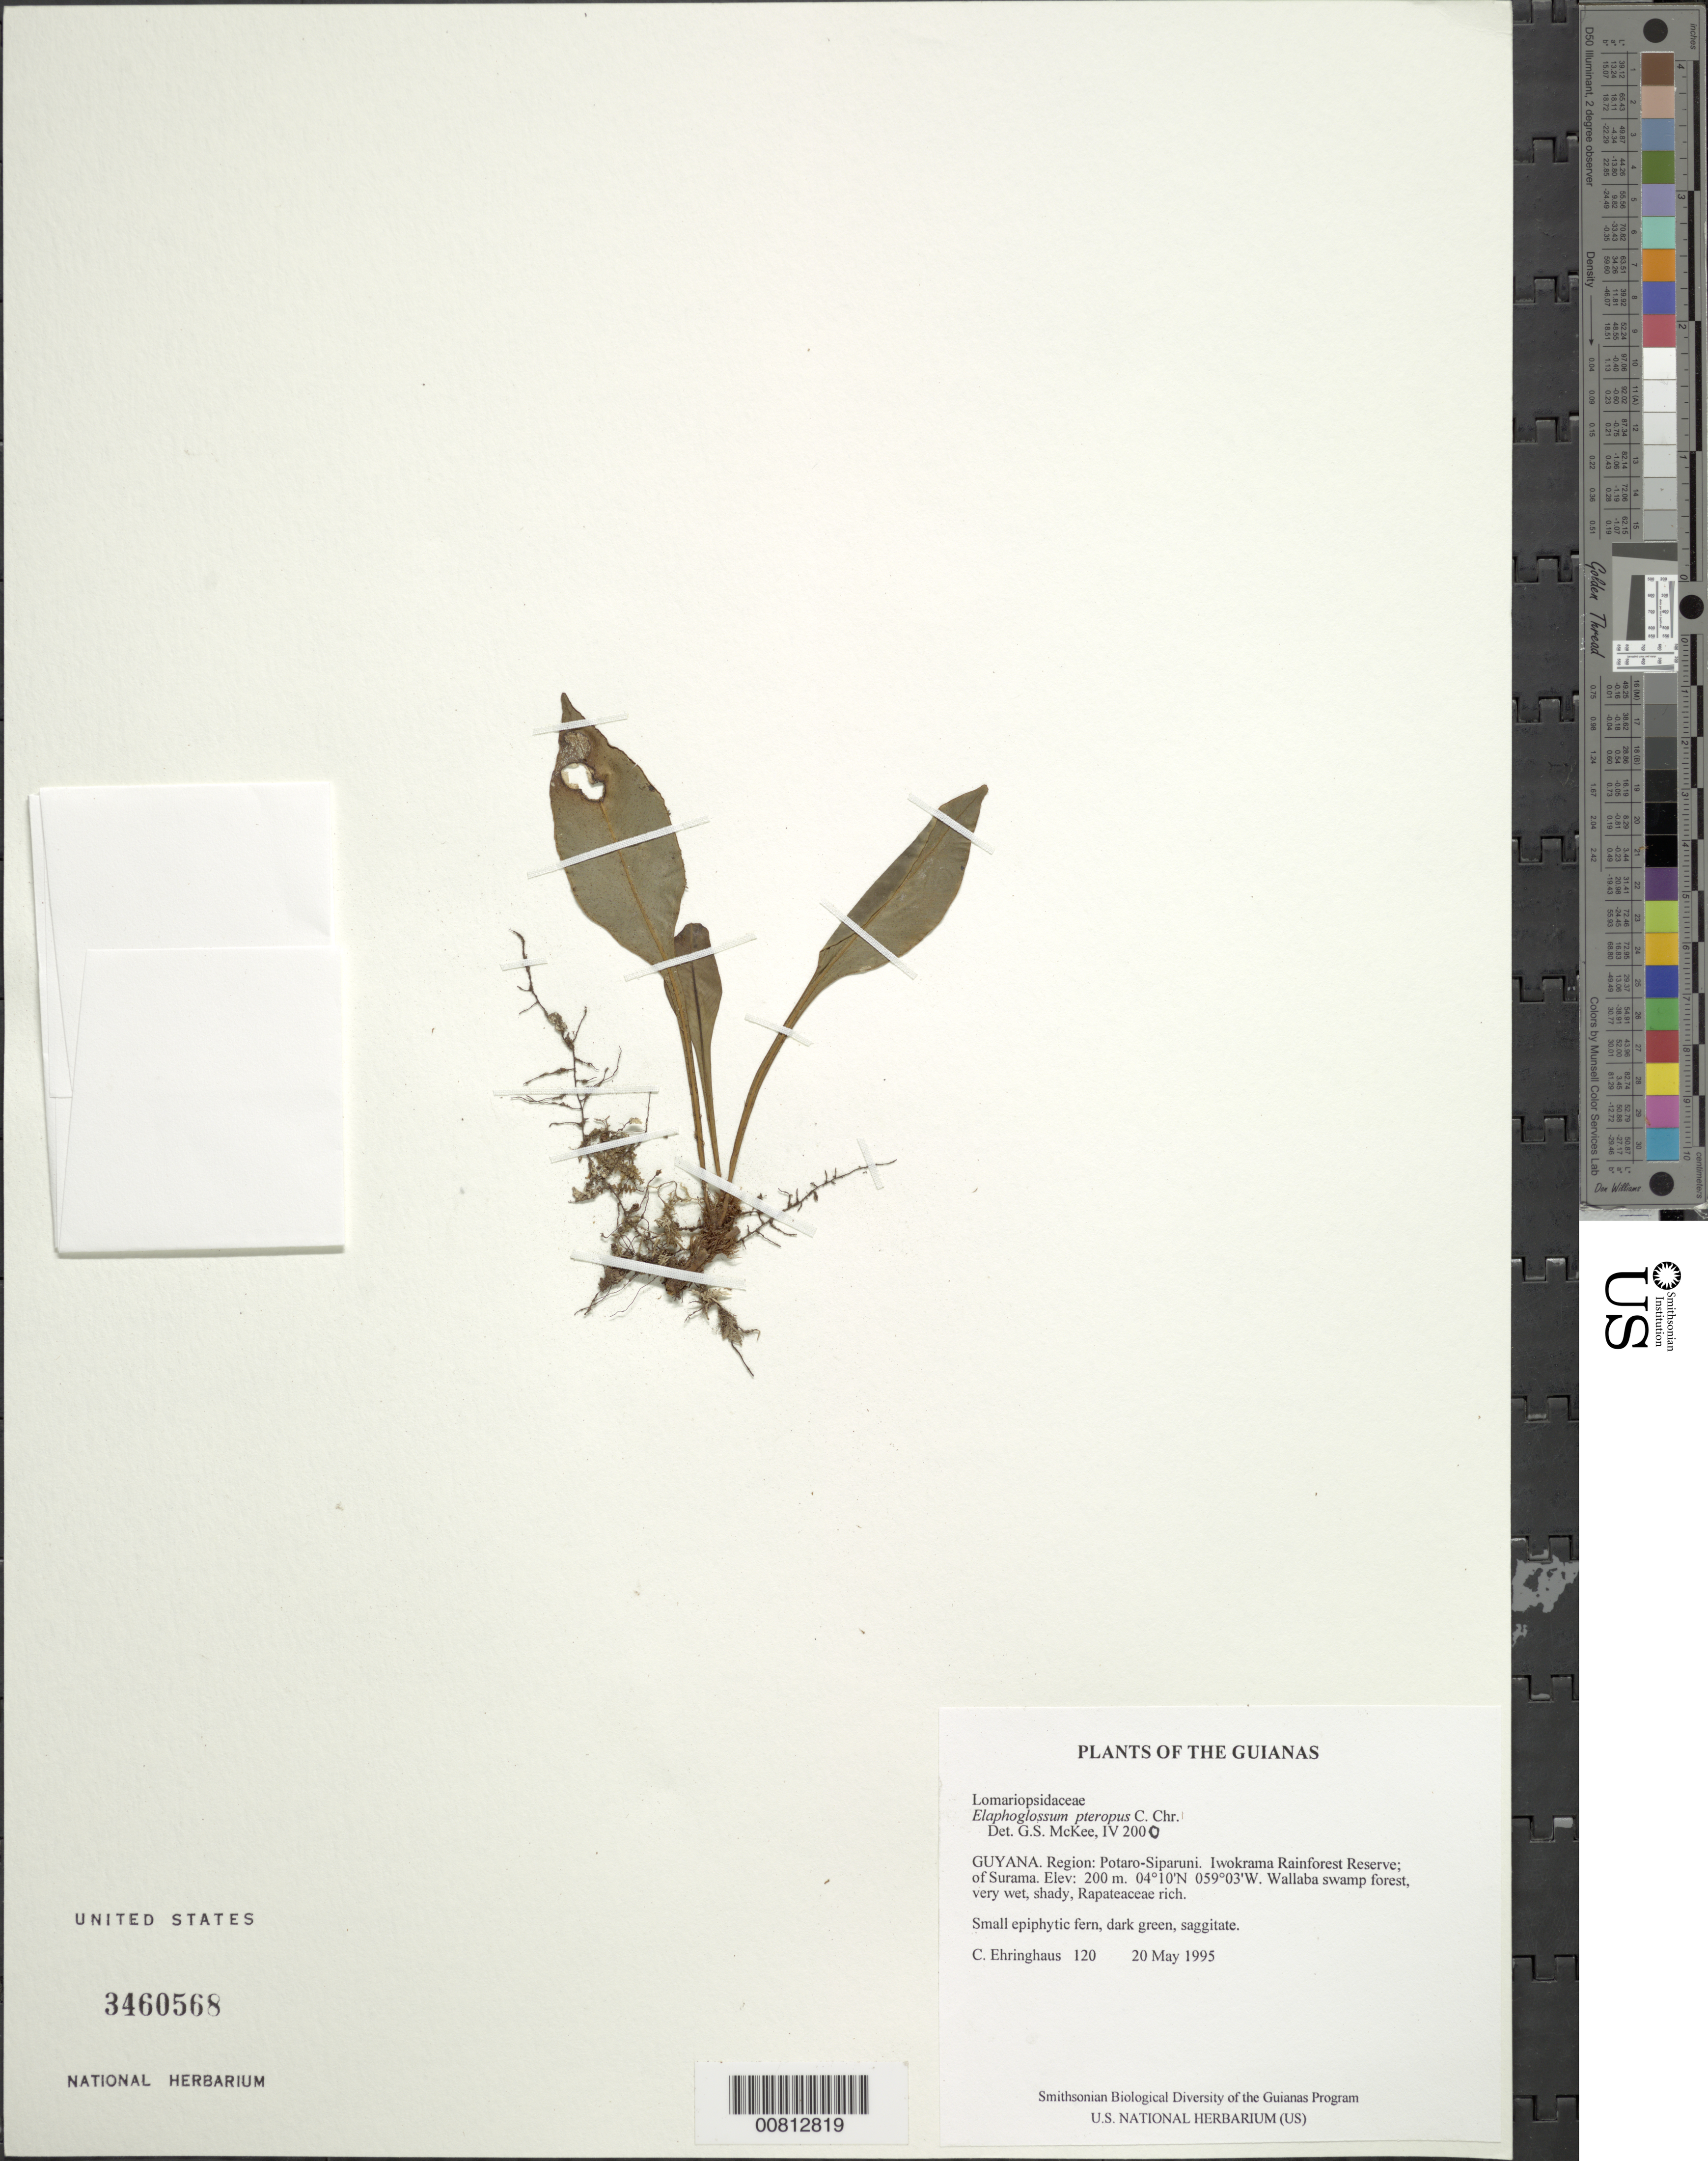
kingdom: Plantae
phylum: Tracheophyta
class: Polypodiopsida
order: Polypodiales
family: Dryopteridaceae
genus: Elaphoglossum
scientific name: Elaphoglossum pteropus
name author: C. Chr.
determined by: McKee, G. S., (US), NMNH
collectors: C. Ehringhaus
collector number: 120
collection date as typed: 20 May 1995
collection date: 1995-05-20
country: Guyana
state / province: Potaro-Siparuni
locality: Iwokrama Rainforest Reserve; N of Surama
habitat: Wallaba swamp forest, very wet, shady, Rapateaceae rich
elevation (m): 200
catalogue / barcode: US 3460568